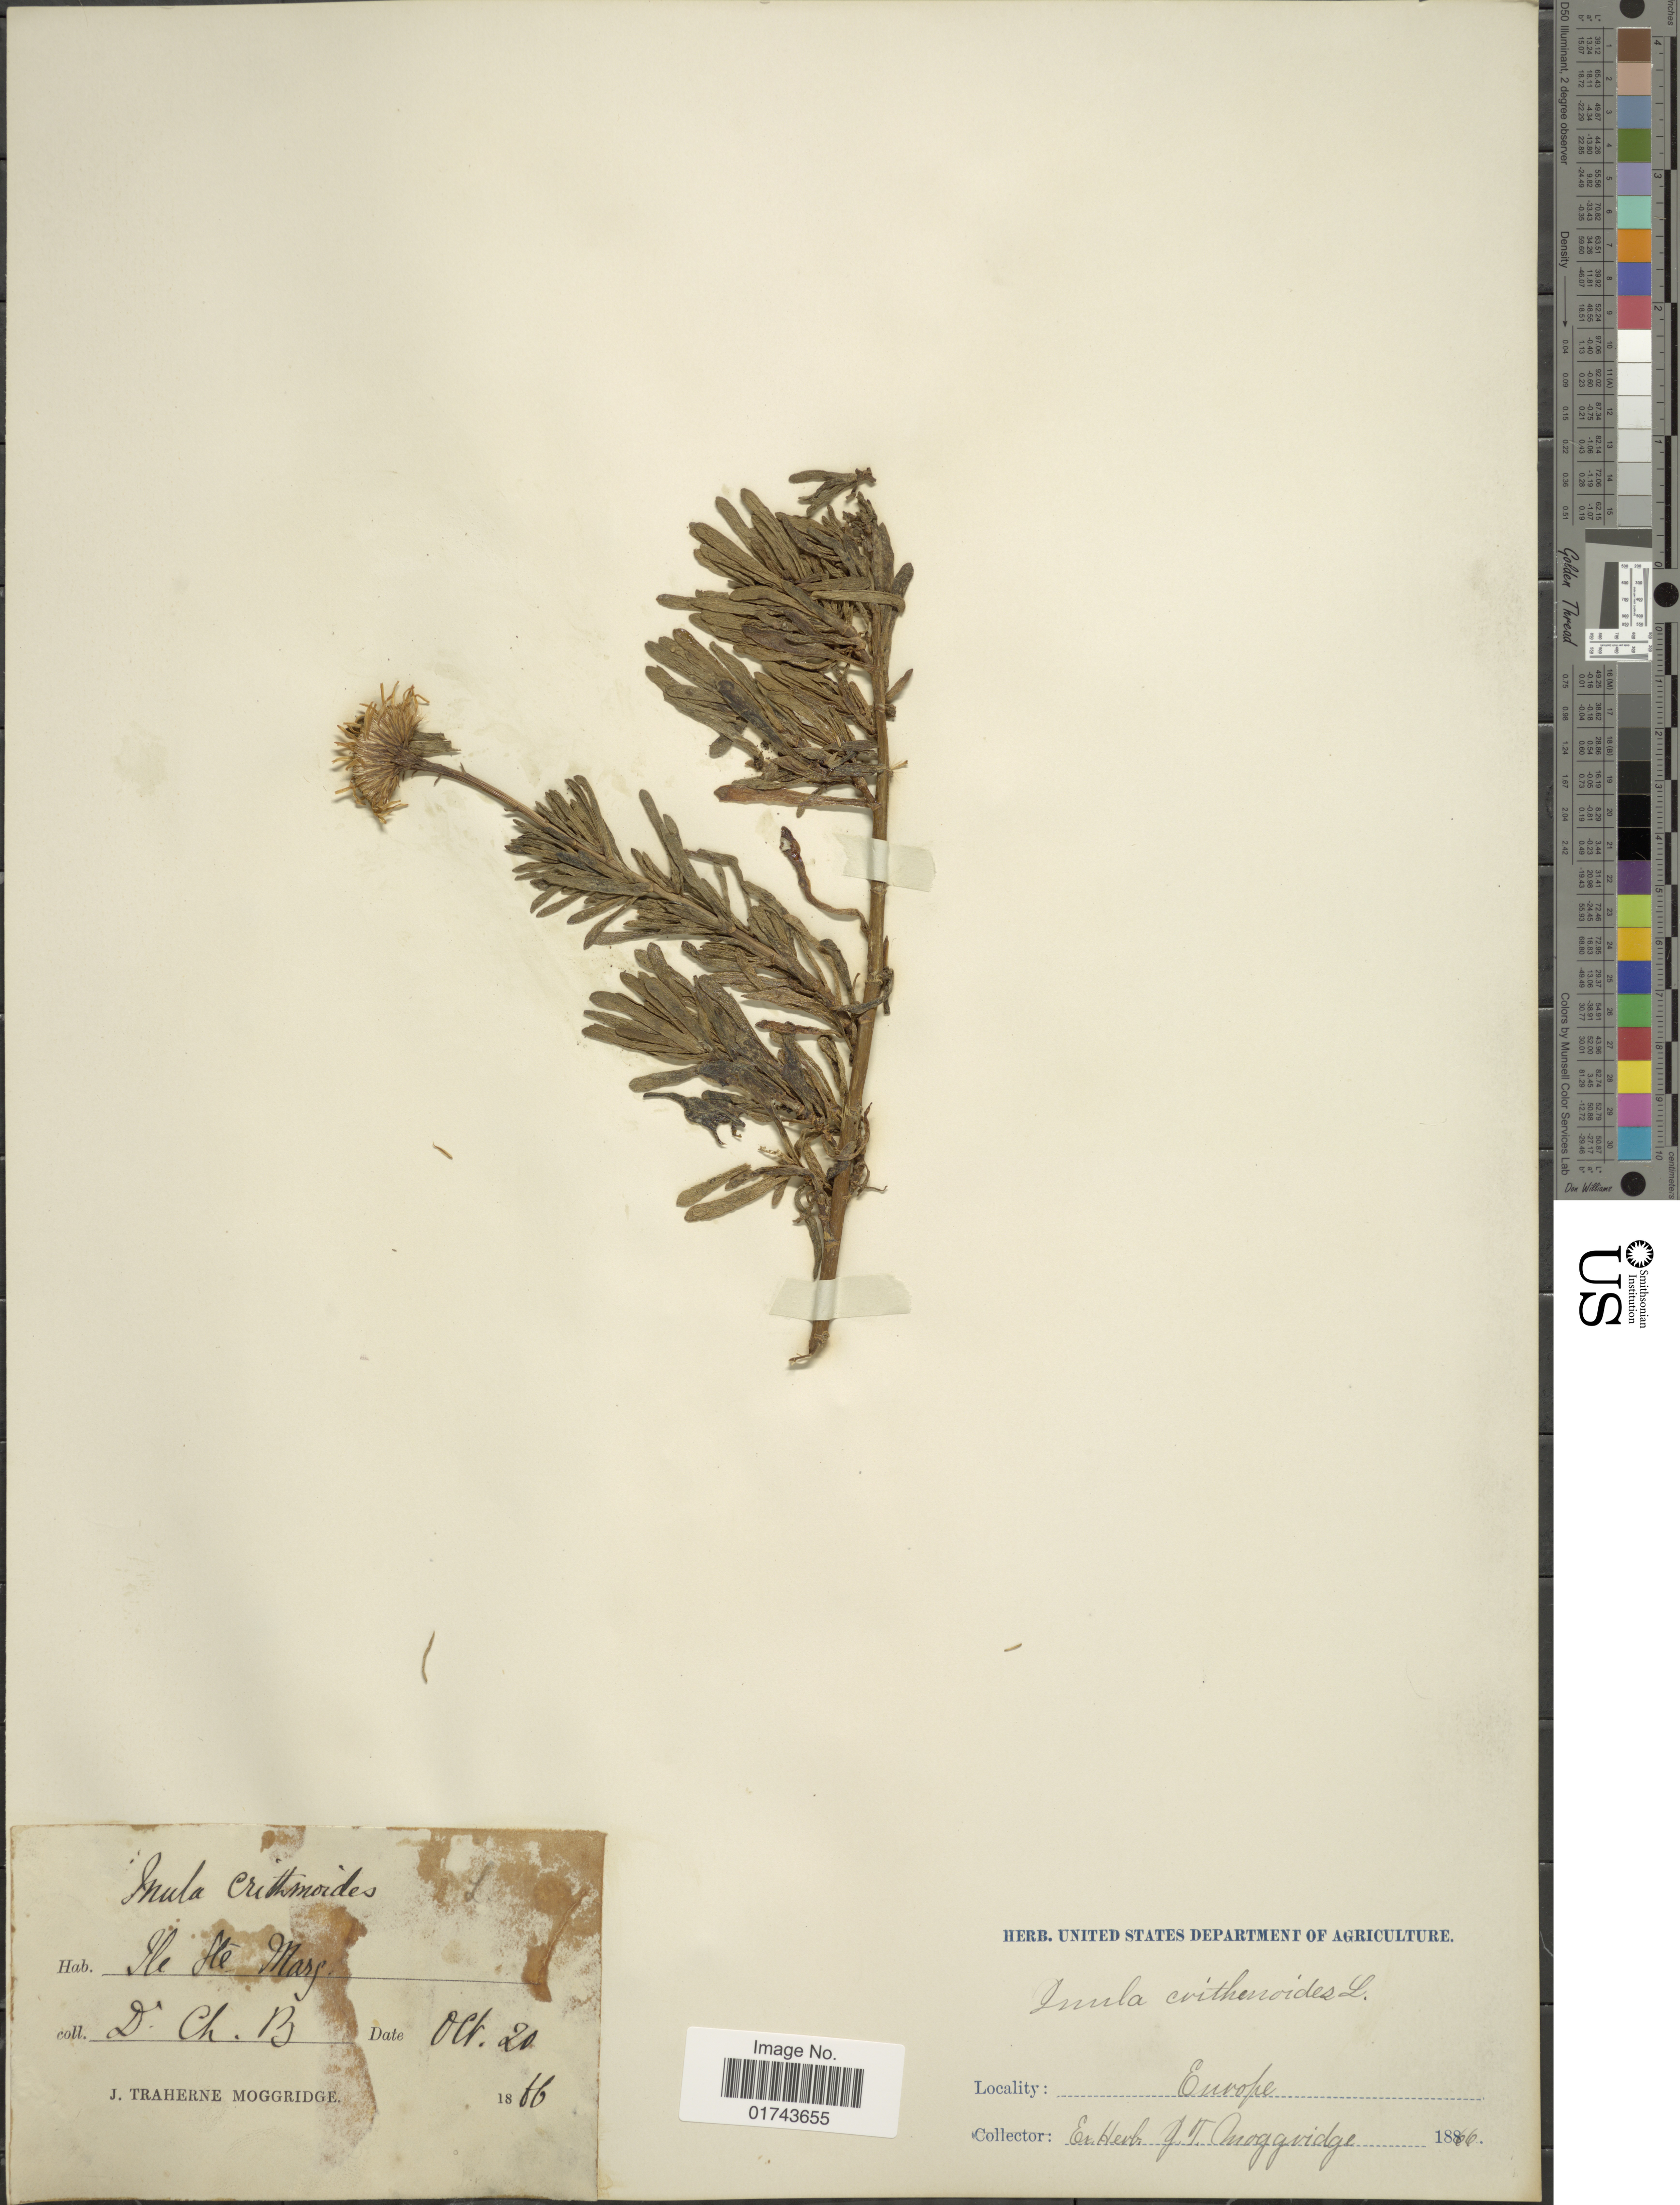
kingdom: Plantae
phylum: Tracheophyta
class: Magnoliopsida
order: Asterales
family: Asteraceae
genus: Inula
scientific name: Inula crithmoides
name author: L.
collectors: J. T. Moggridge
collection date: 1866-10-20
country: France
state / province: Provence-Alpes-Côte d'Azur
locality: Europe, Ile Fle Marz [interpreted]